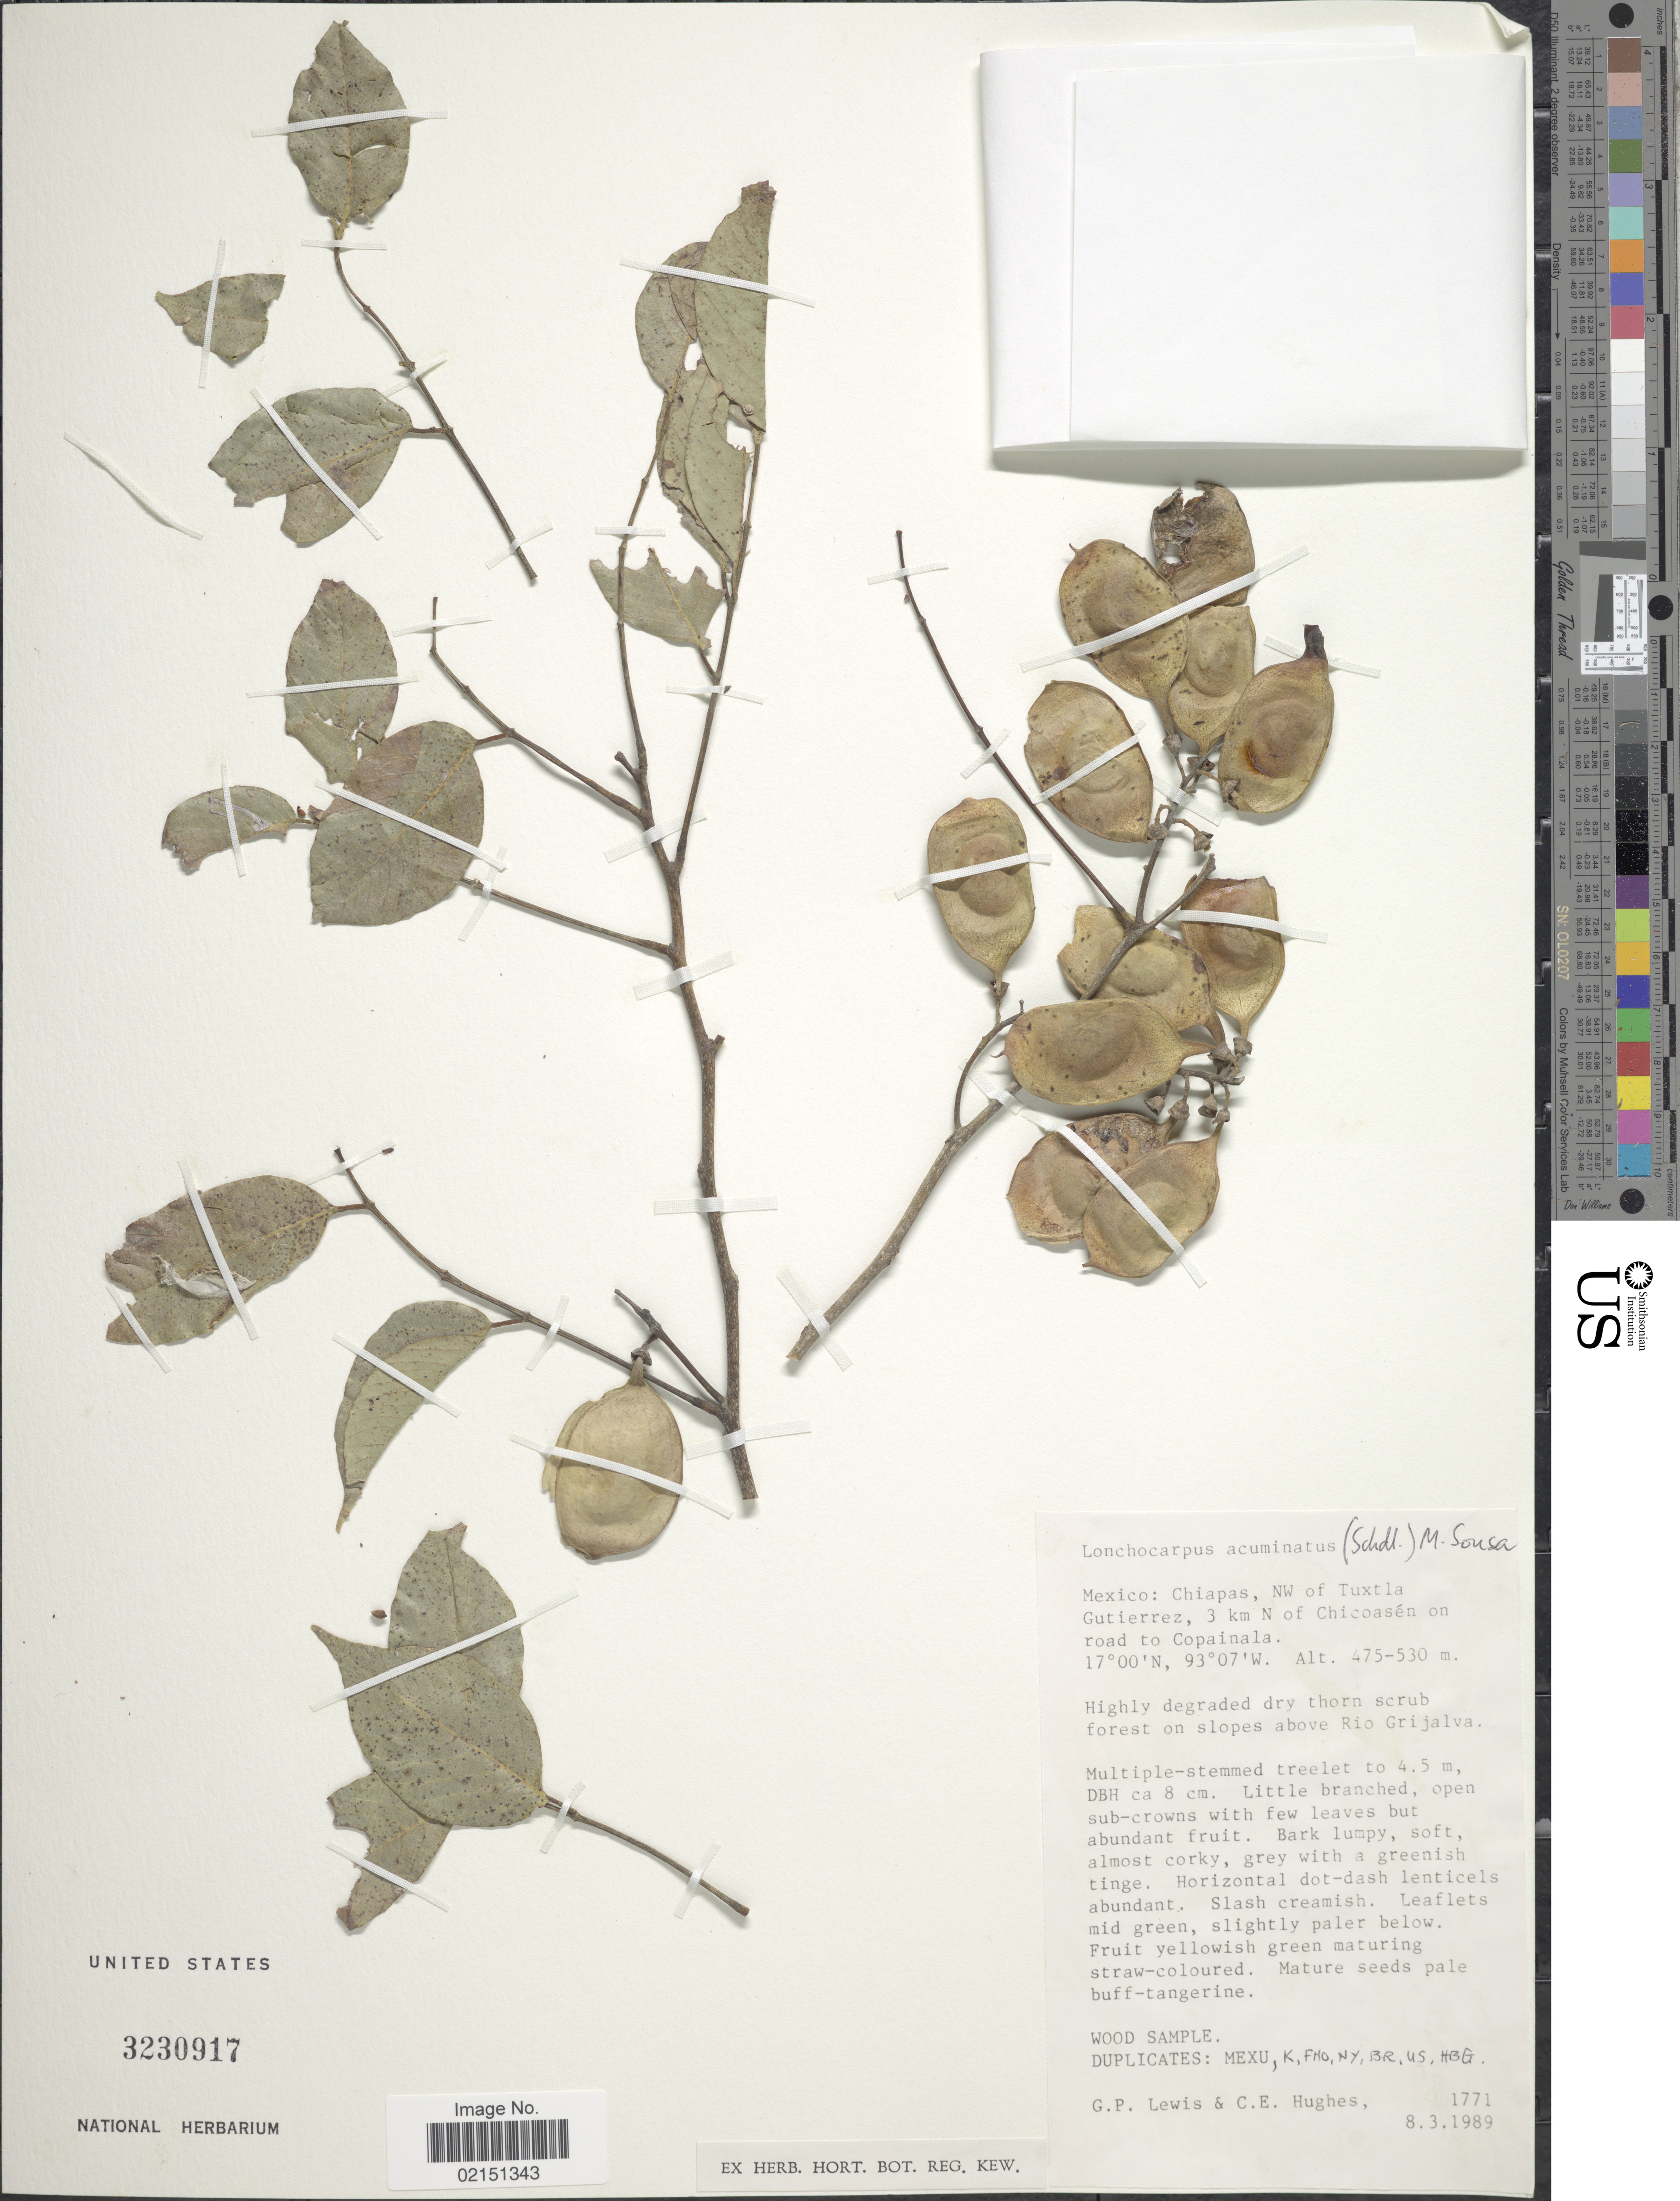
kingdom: Plantae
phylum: Tracheophyta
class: Magnoliopsida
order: Fabales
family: Fabaceae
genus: Lonchocarpus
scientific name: Lonchocarpus acuminatus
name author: (Schltdl.) M. Sousa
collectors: G. P. Lewis & C. E. Hughes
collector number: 1771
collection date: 1989-03-08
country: Mexico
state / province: Chiapas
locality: Mexico: Chiapas, NW of Tuxtla Gutierrez, 3 km N of Chicoasen on road to Copainala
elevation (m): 475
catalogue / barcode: US 3230917